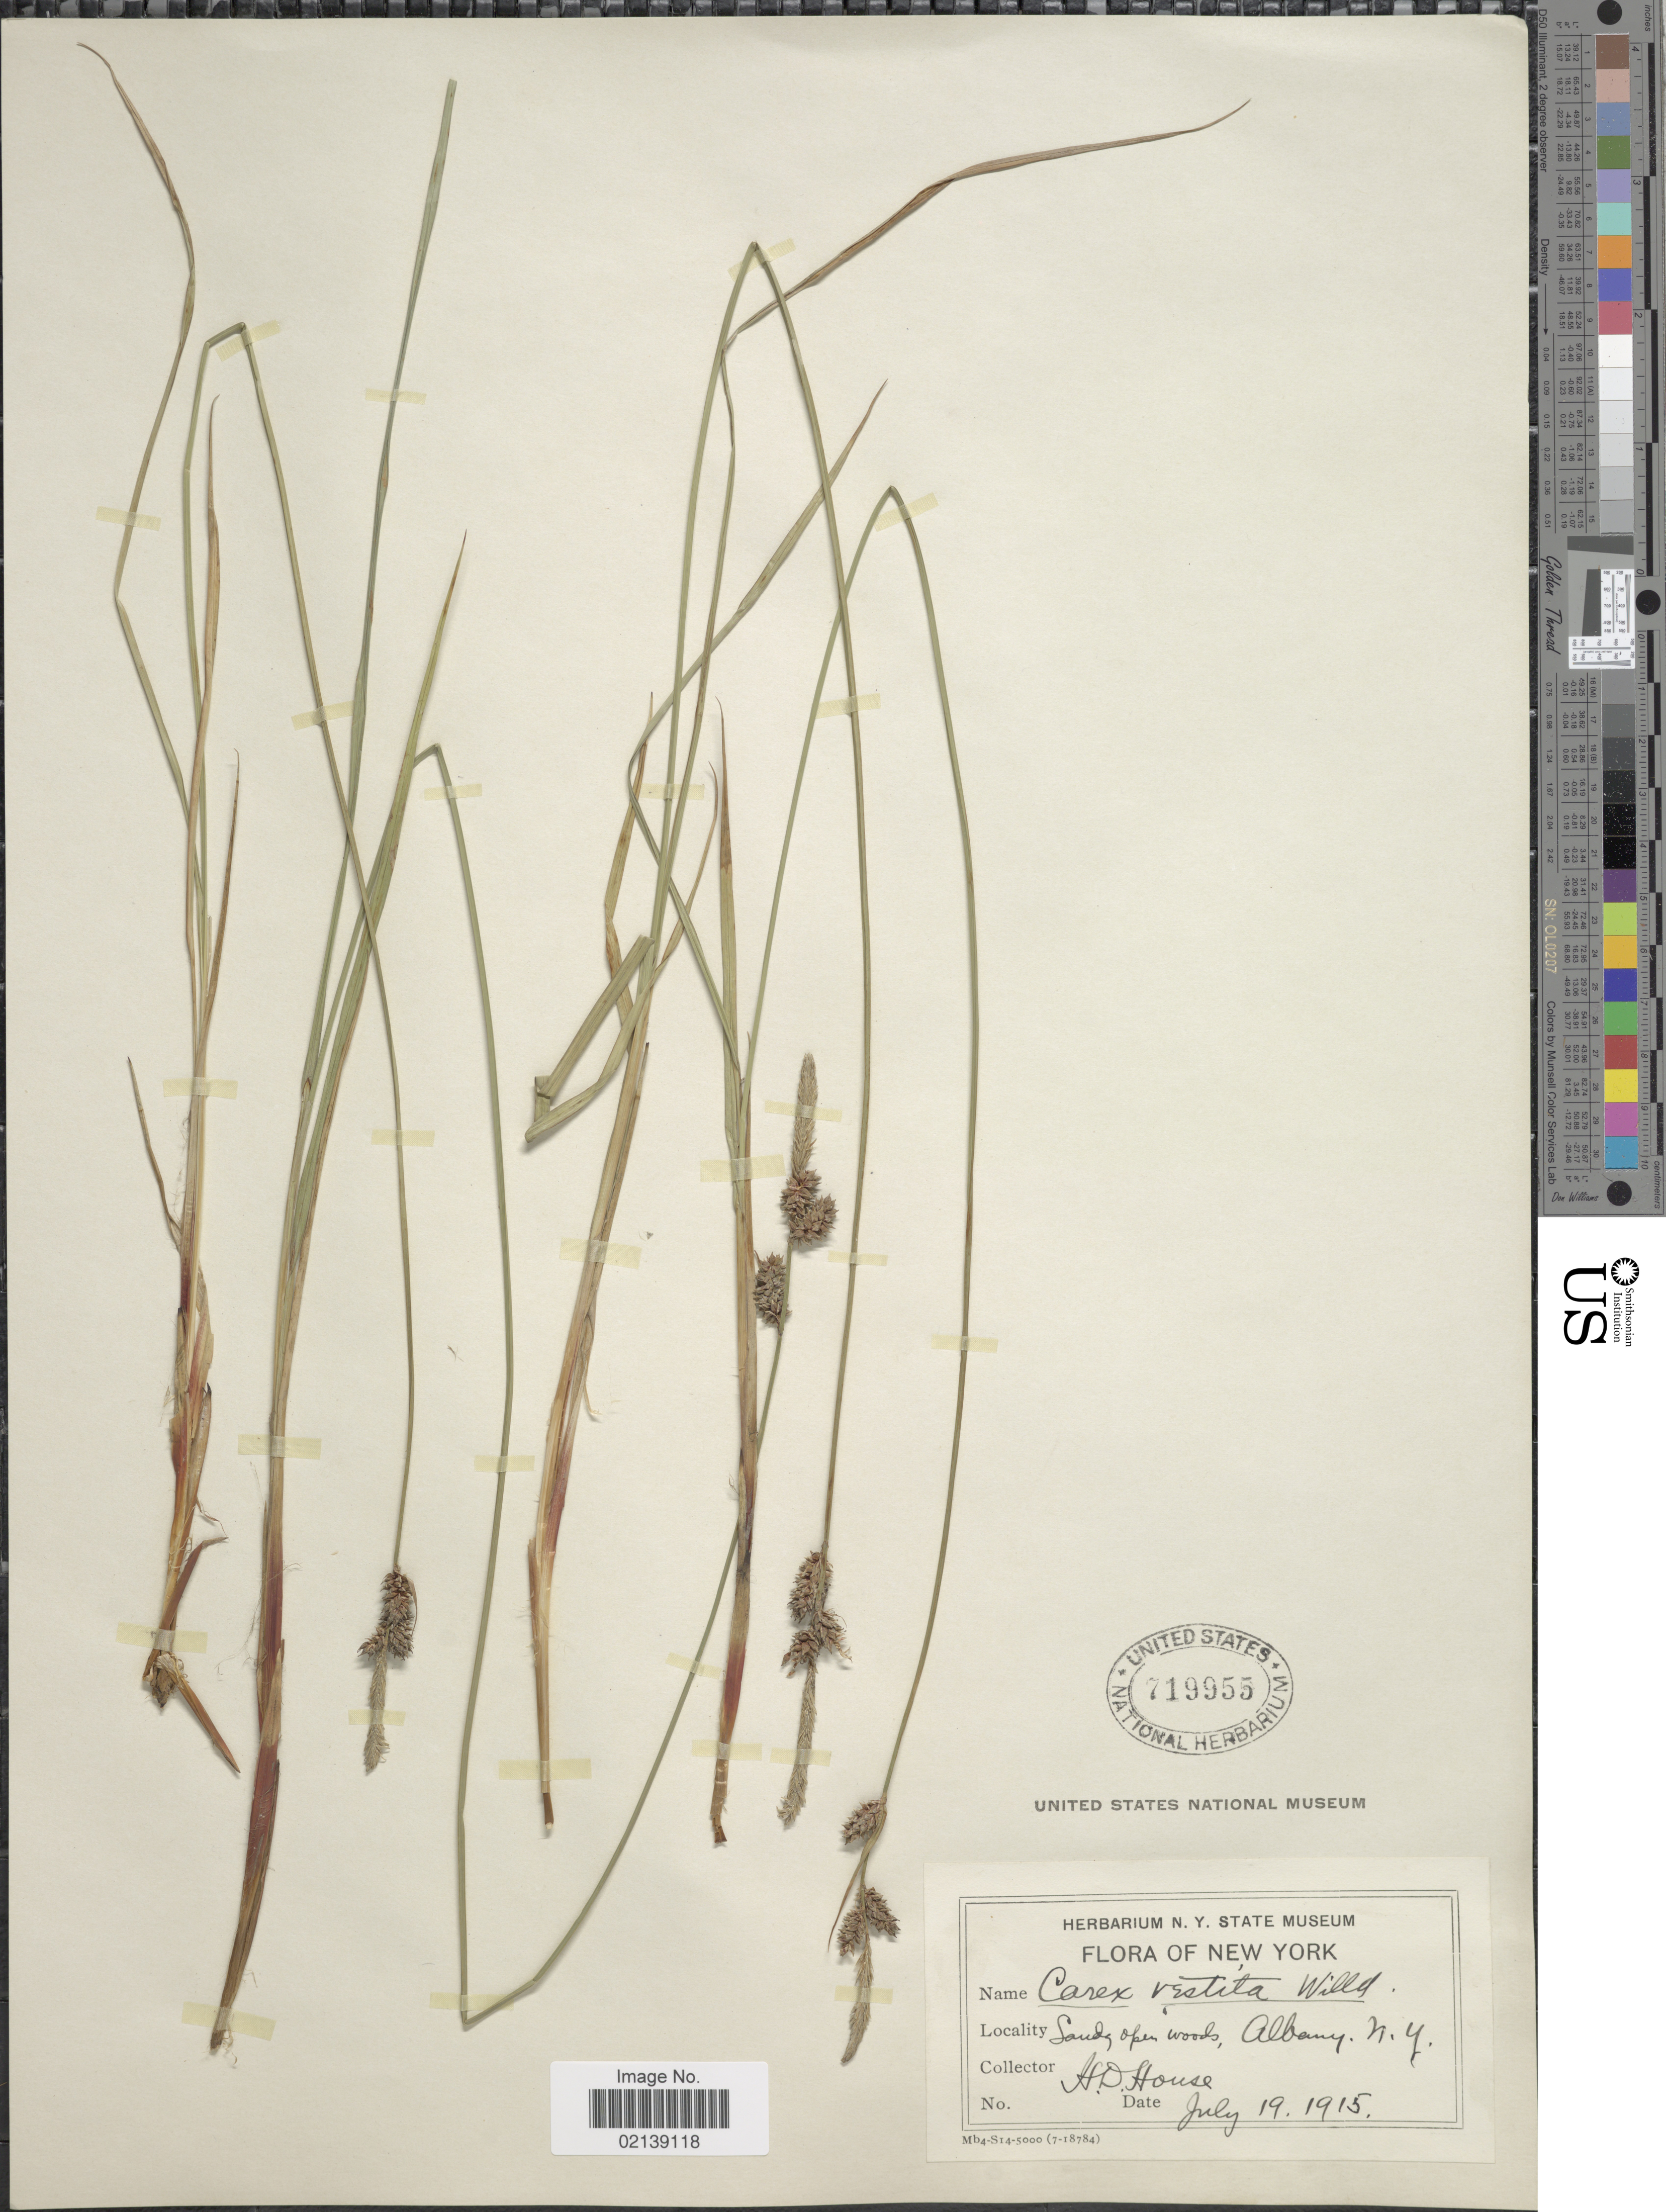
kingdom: Plantae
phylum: Tracheophyta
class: Liliopsida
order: Poales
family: Cyperaceae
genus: Carex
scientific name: Carex vestita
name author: Willd.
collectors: H. D. House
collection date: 1915-07-19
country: United States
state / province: New York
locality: Sandy open woods, Albany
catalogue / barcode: US 719955